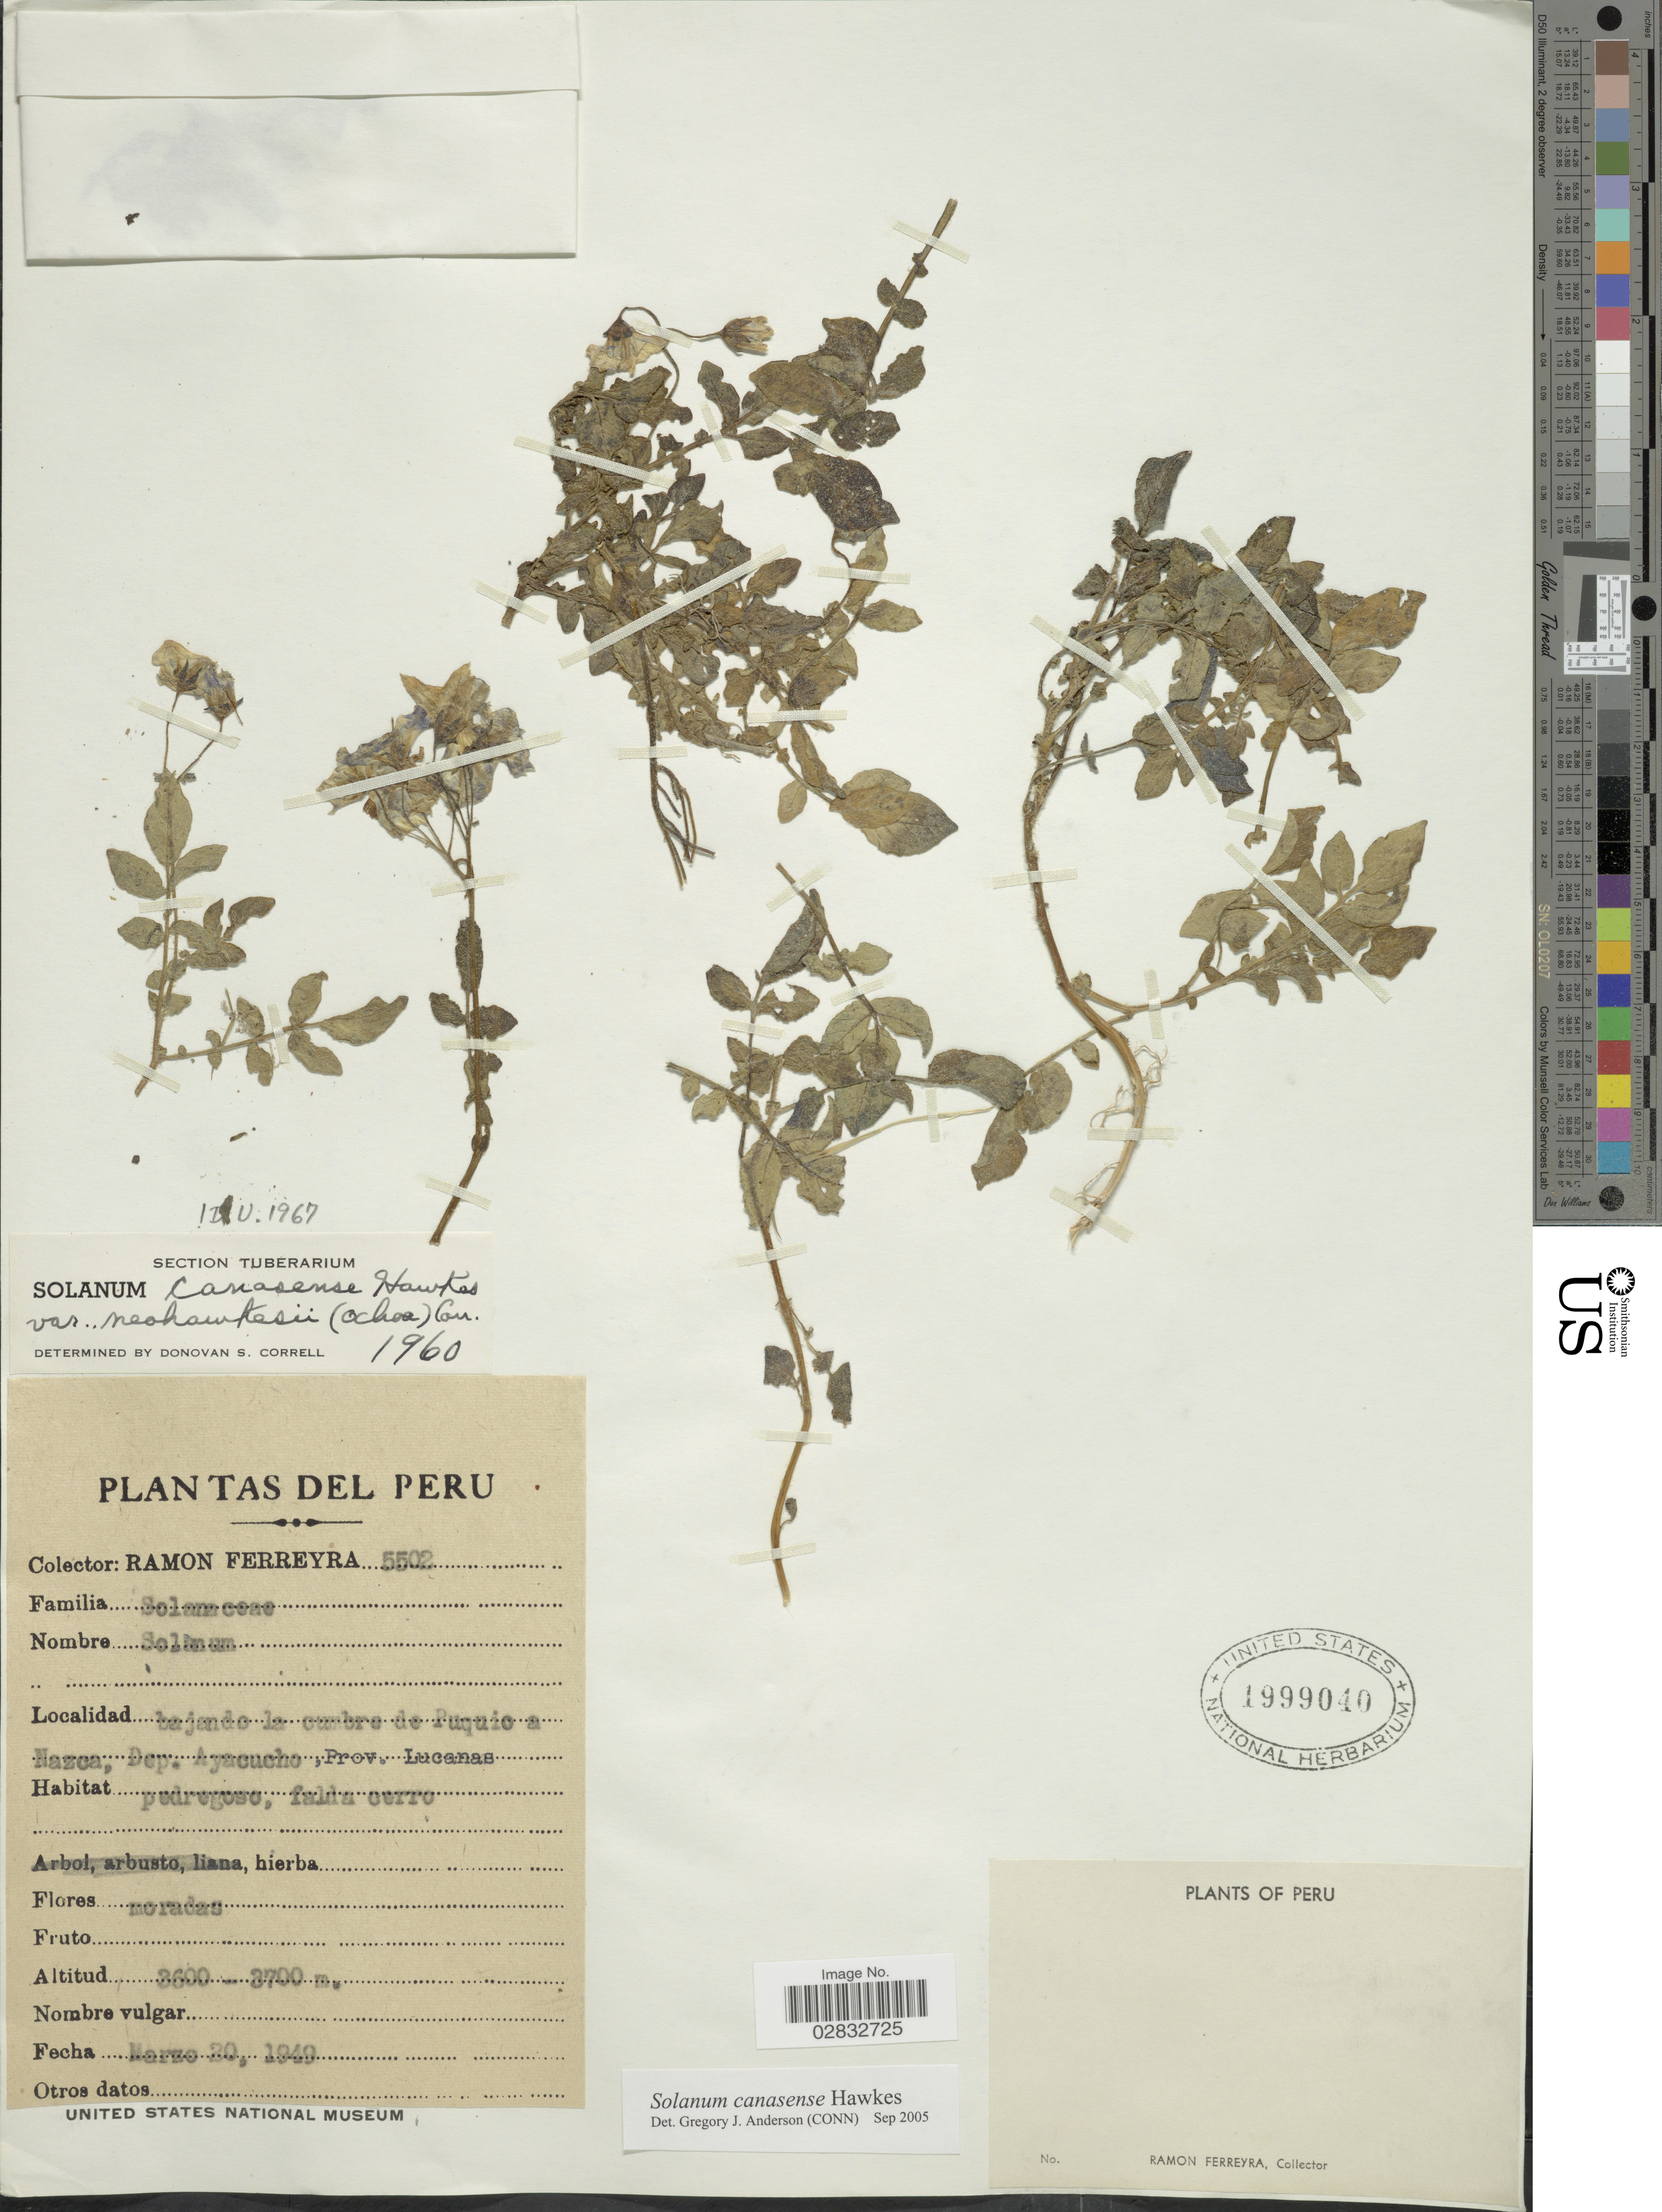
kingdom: Plantae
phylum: Tracheophyta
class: Magnoliopsida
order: Solanales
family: Solanaceae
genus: Solanum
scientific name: Solanum canaosense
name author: L.B. Sm. & Downs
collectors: R. A. Ferreyra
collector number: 5502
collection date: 1949-03-20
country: Peru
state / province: Ayacucho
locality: Bajando la cumbre de Puquio a Nazca, Dep. Ayacucho, Prov. Lucanas.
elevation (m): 3600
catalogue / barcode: US 1999040